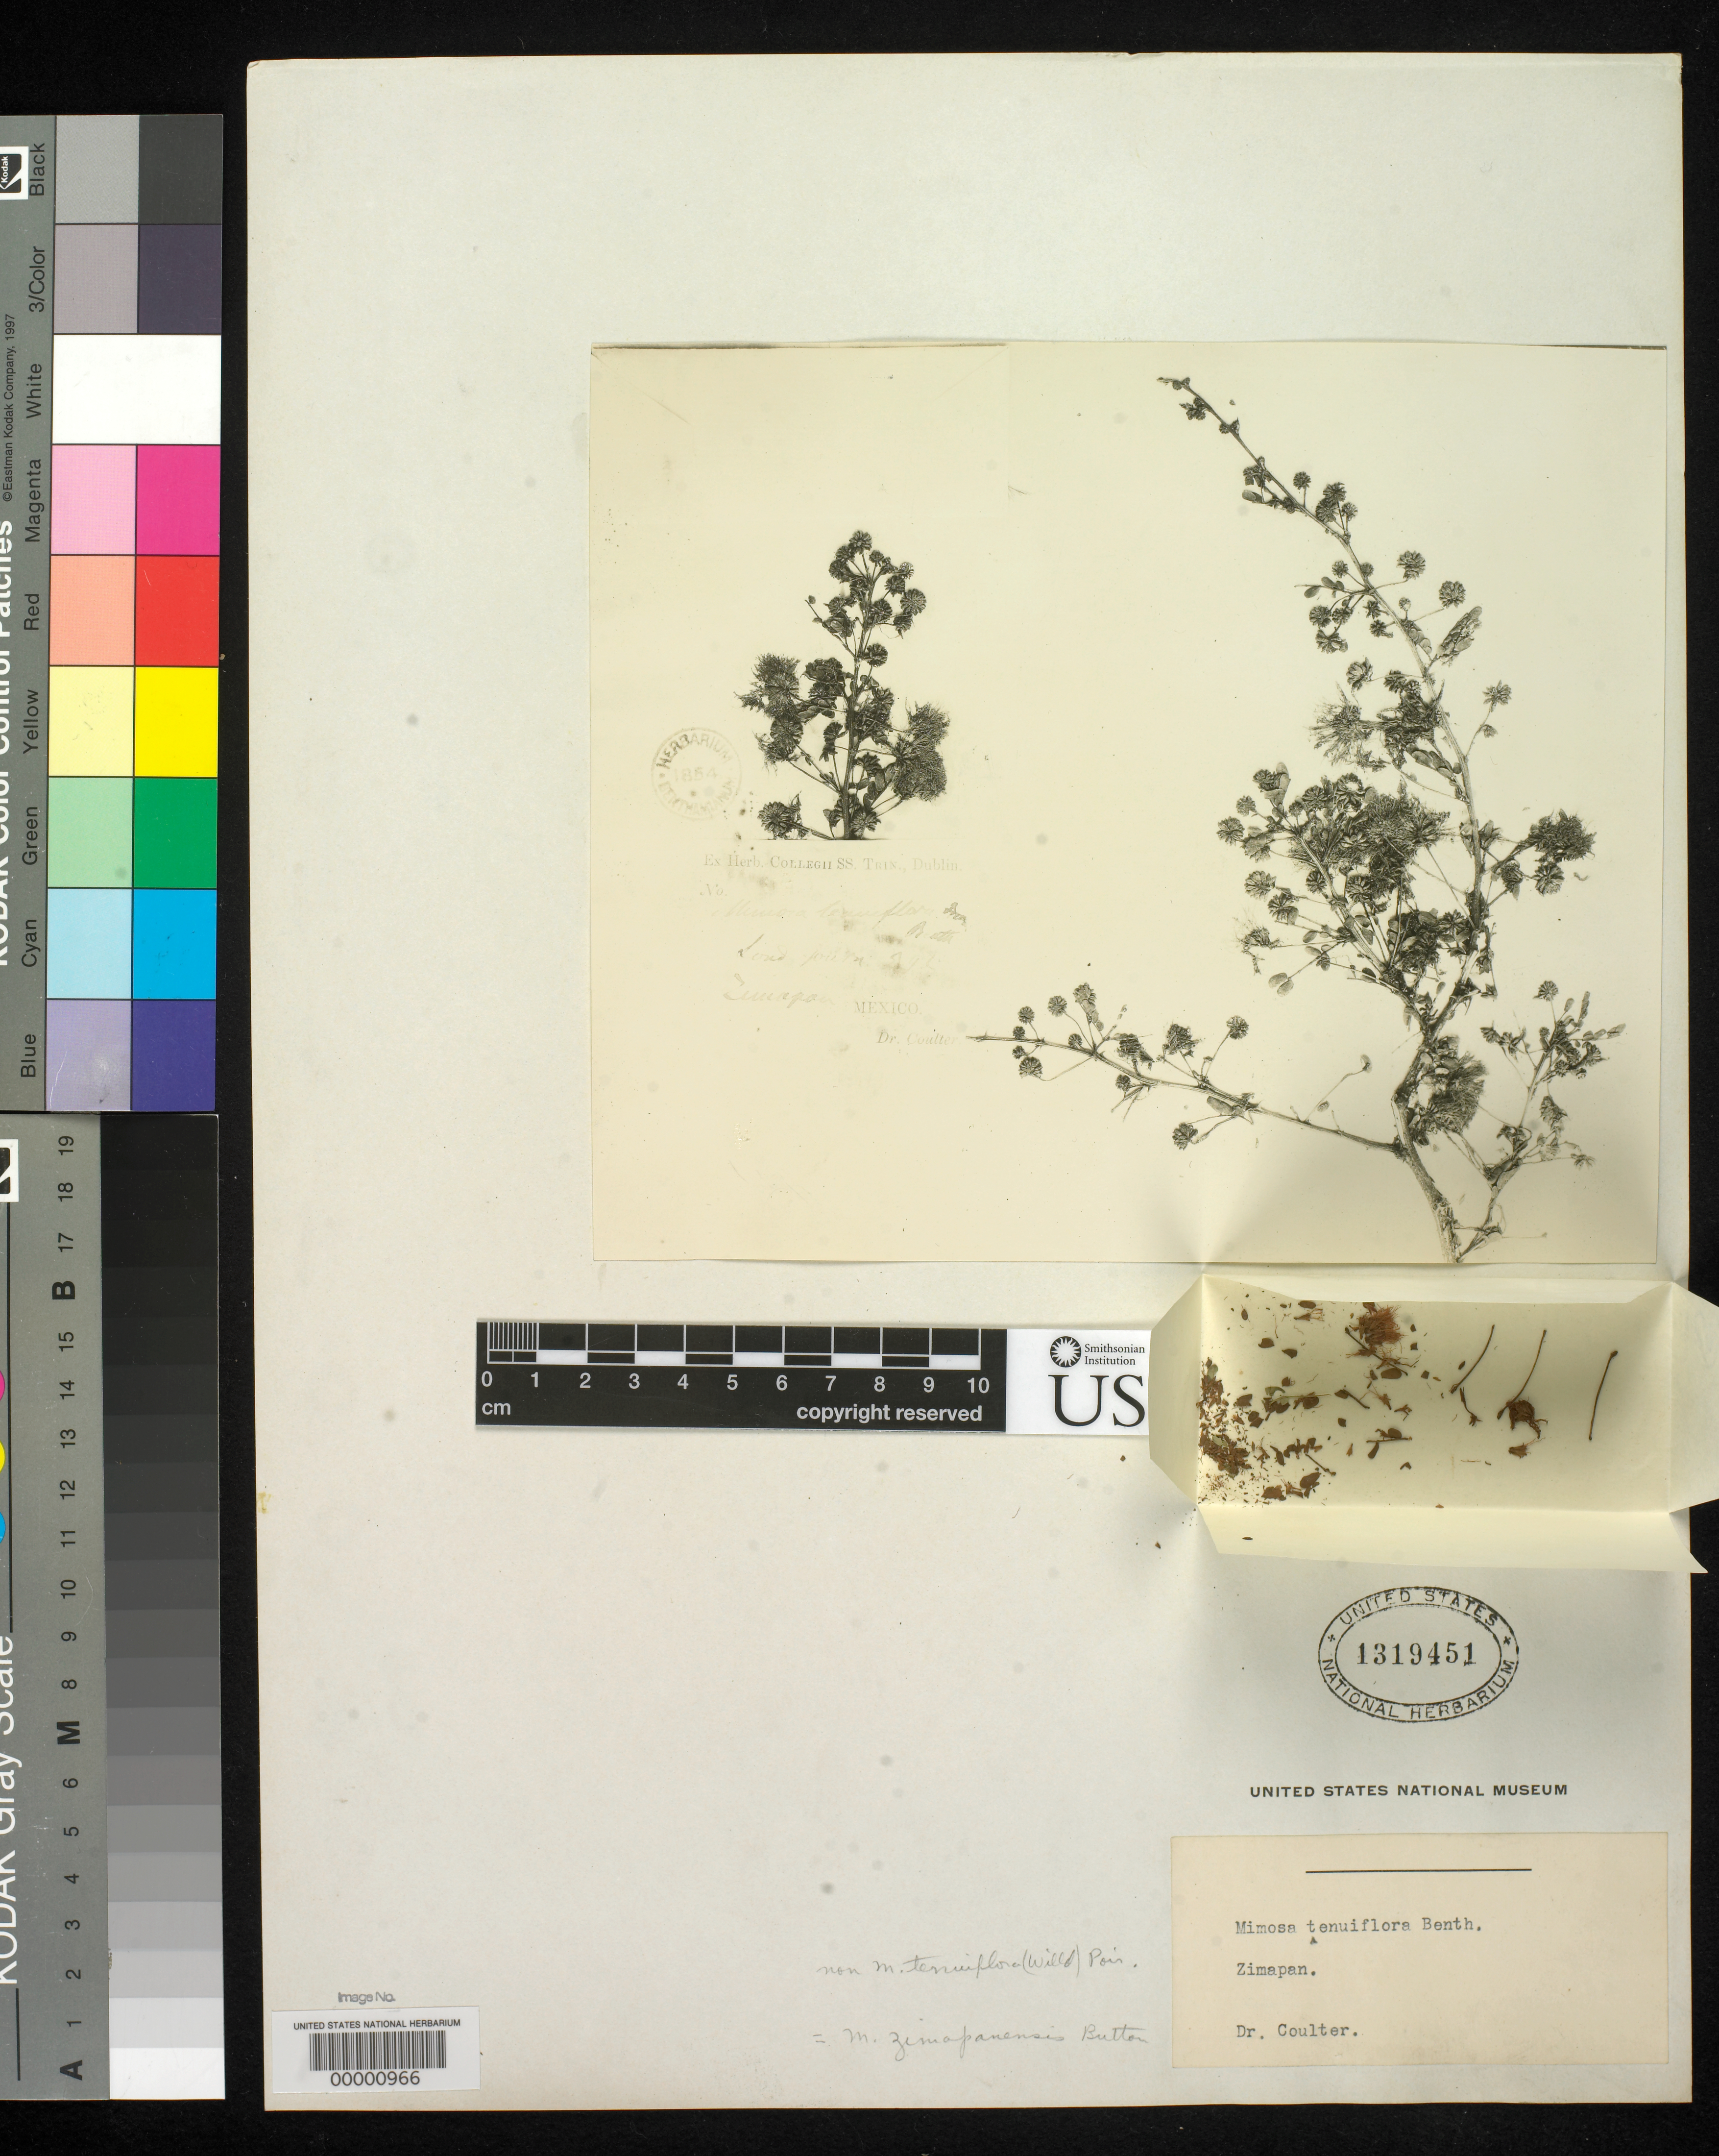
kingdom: Plantae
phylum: Tracheophyta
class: Magnoliopsida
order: Fabales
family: Fabaceae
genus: Mimosa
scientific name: Mimosa tenuiflora Benth., nom. illeg. hom.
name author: Benth.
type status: Type Fragment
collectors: J. M. Coulter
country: Mexico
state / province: Hidalgo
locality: Zimapan.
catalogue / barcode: US 1319451